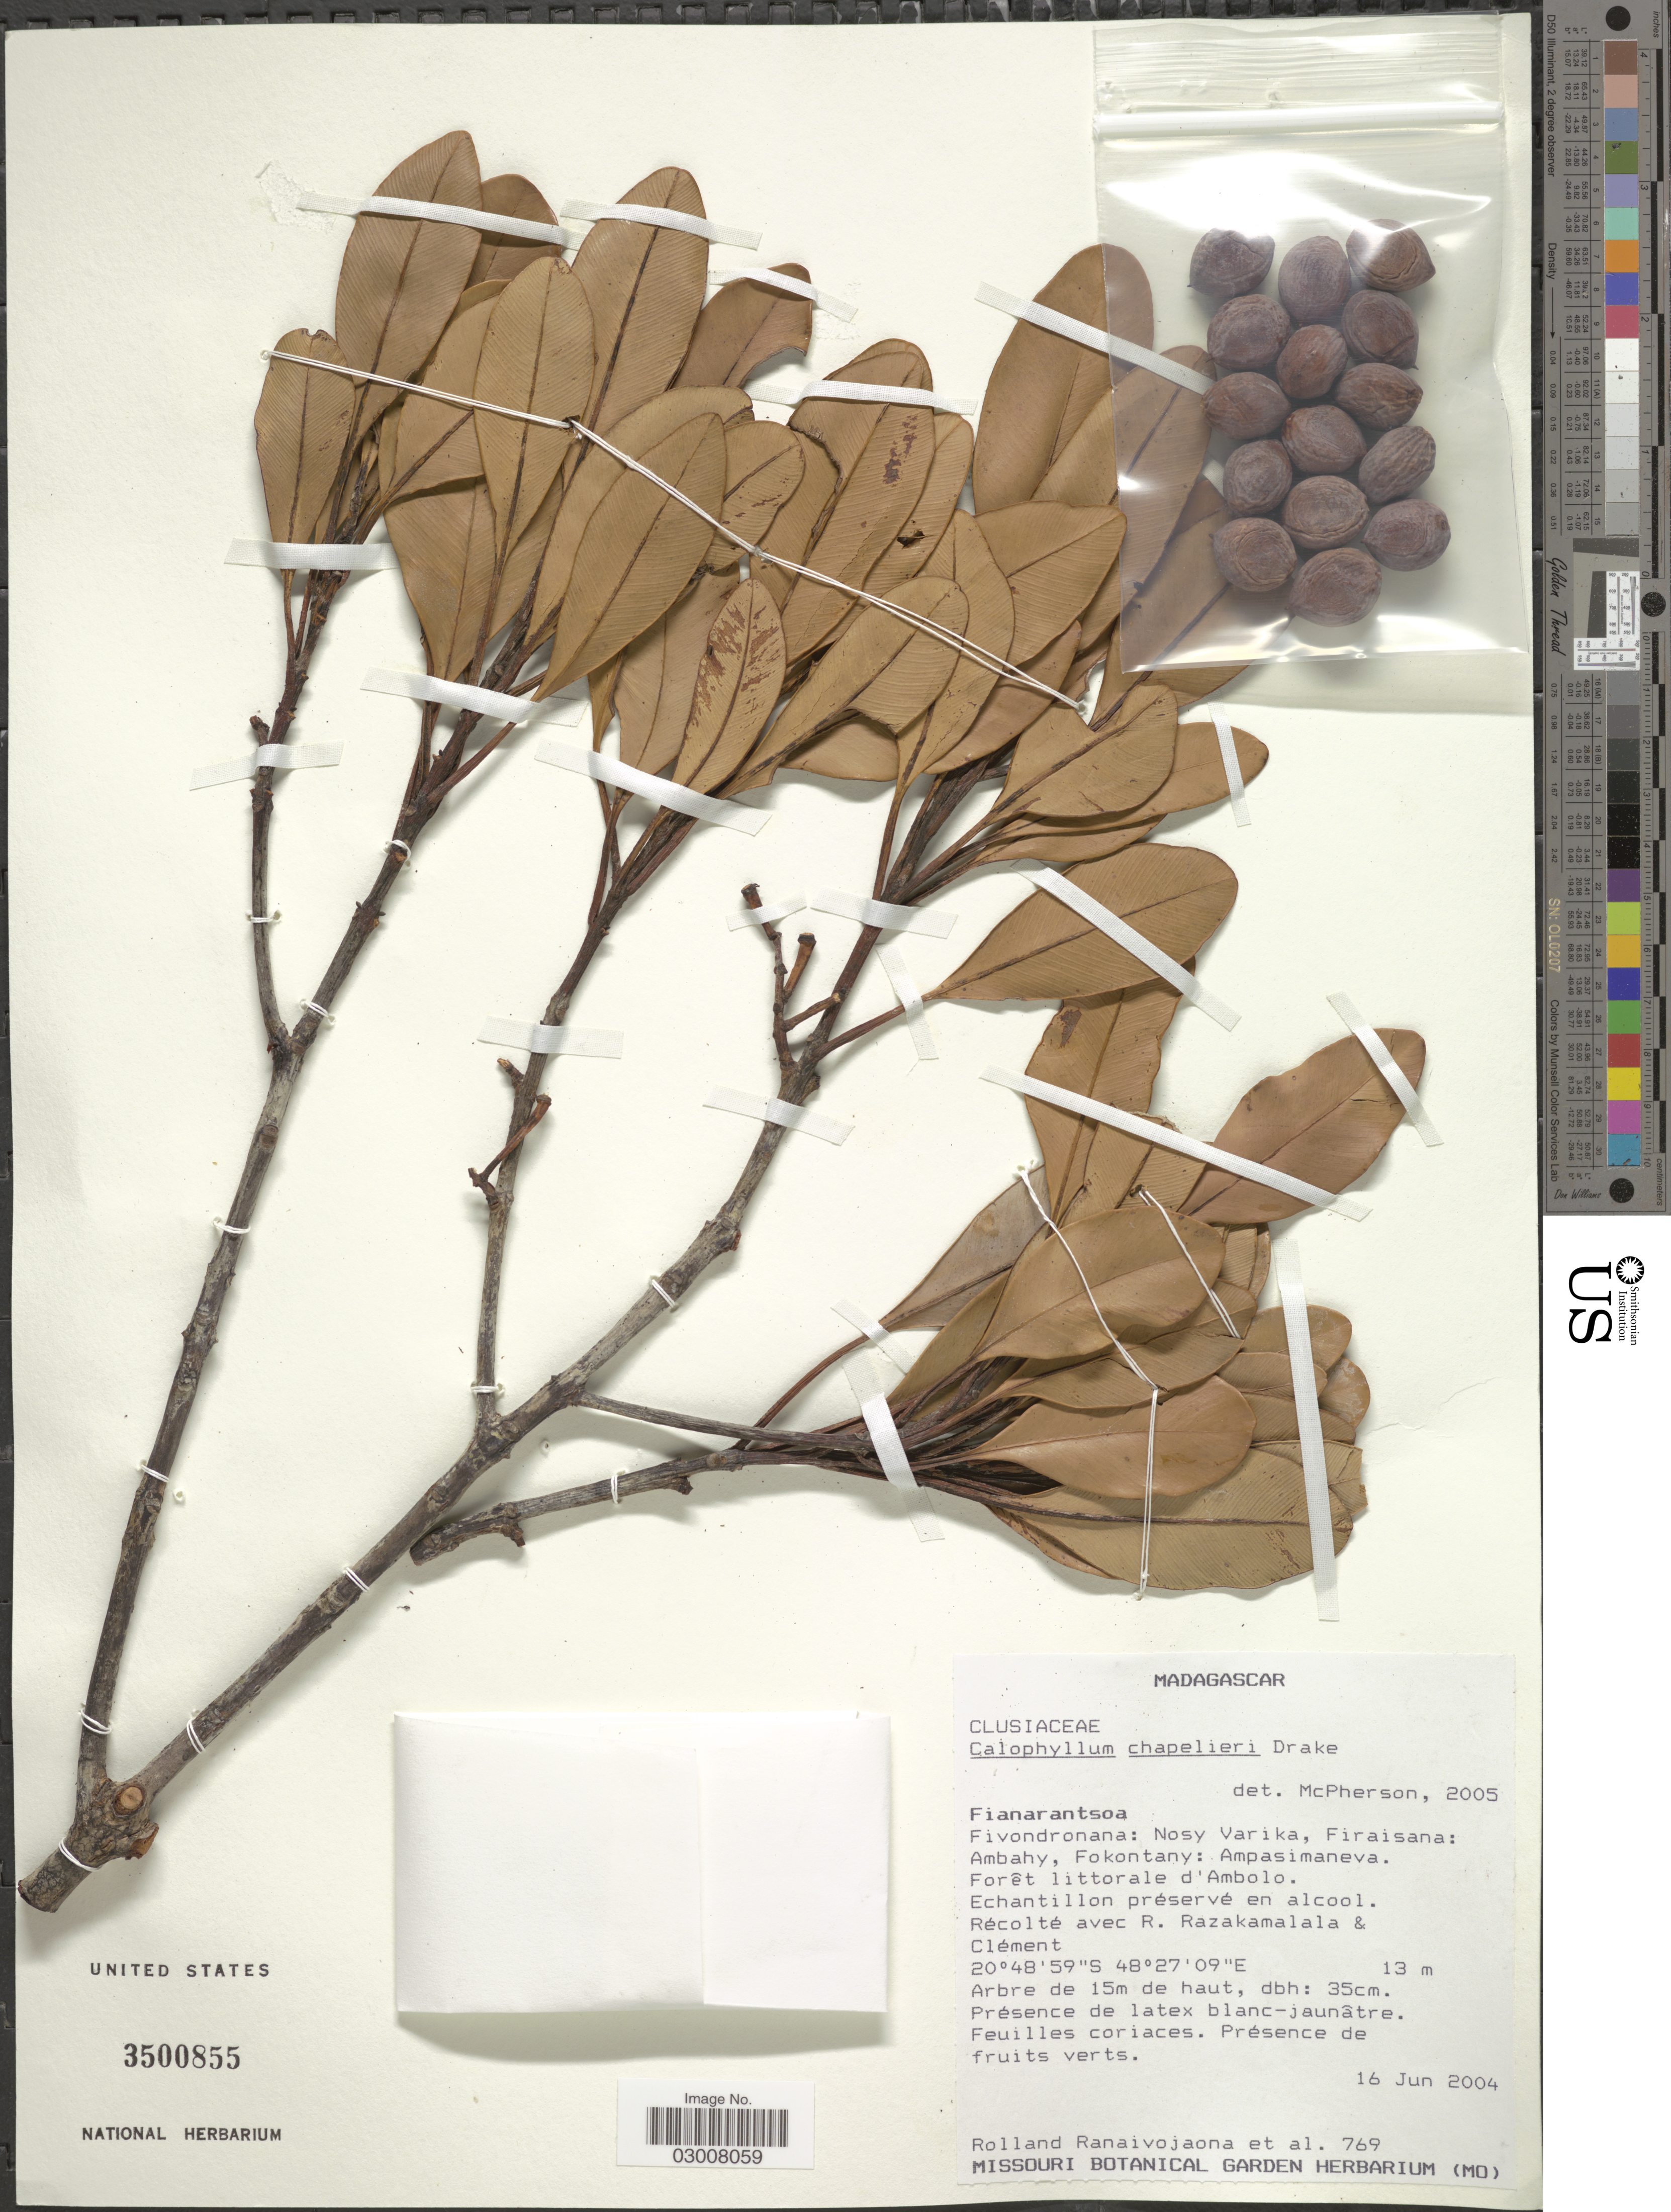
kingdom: Plantae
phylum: Tracheophyta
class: Magnoliopsida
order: Malpighiales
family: Calophyllaceae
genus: Calophyllum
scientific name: Calophyllum chapelieri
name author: Drake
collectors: R. Ranaivojaona & et al.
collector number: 769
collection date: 2004-01-16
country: Madagascar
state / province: Vatovavy Fitovinany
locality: Fivondronana: Nosy Varika, Firaisana: Ambahy, Fokontany: Ampasimaneva.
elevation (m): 13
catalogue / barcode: US 3500855